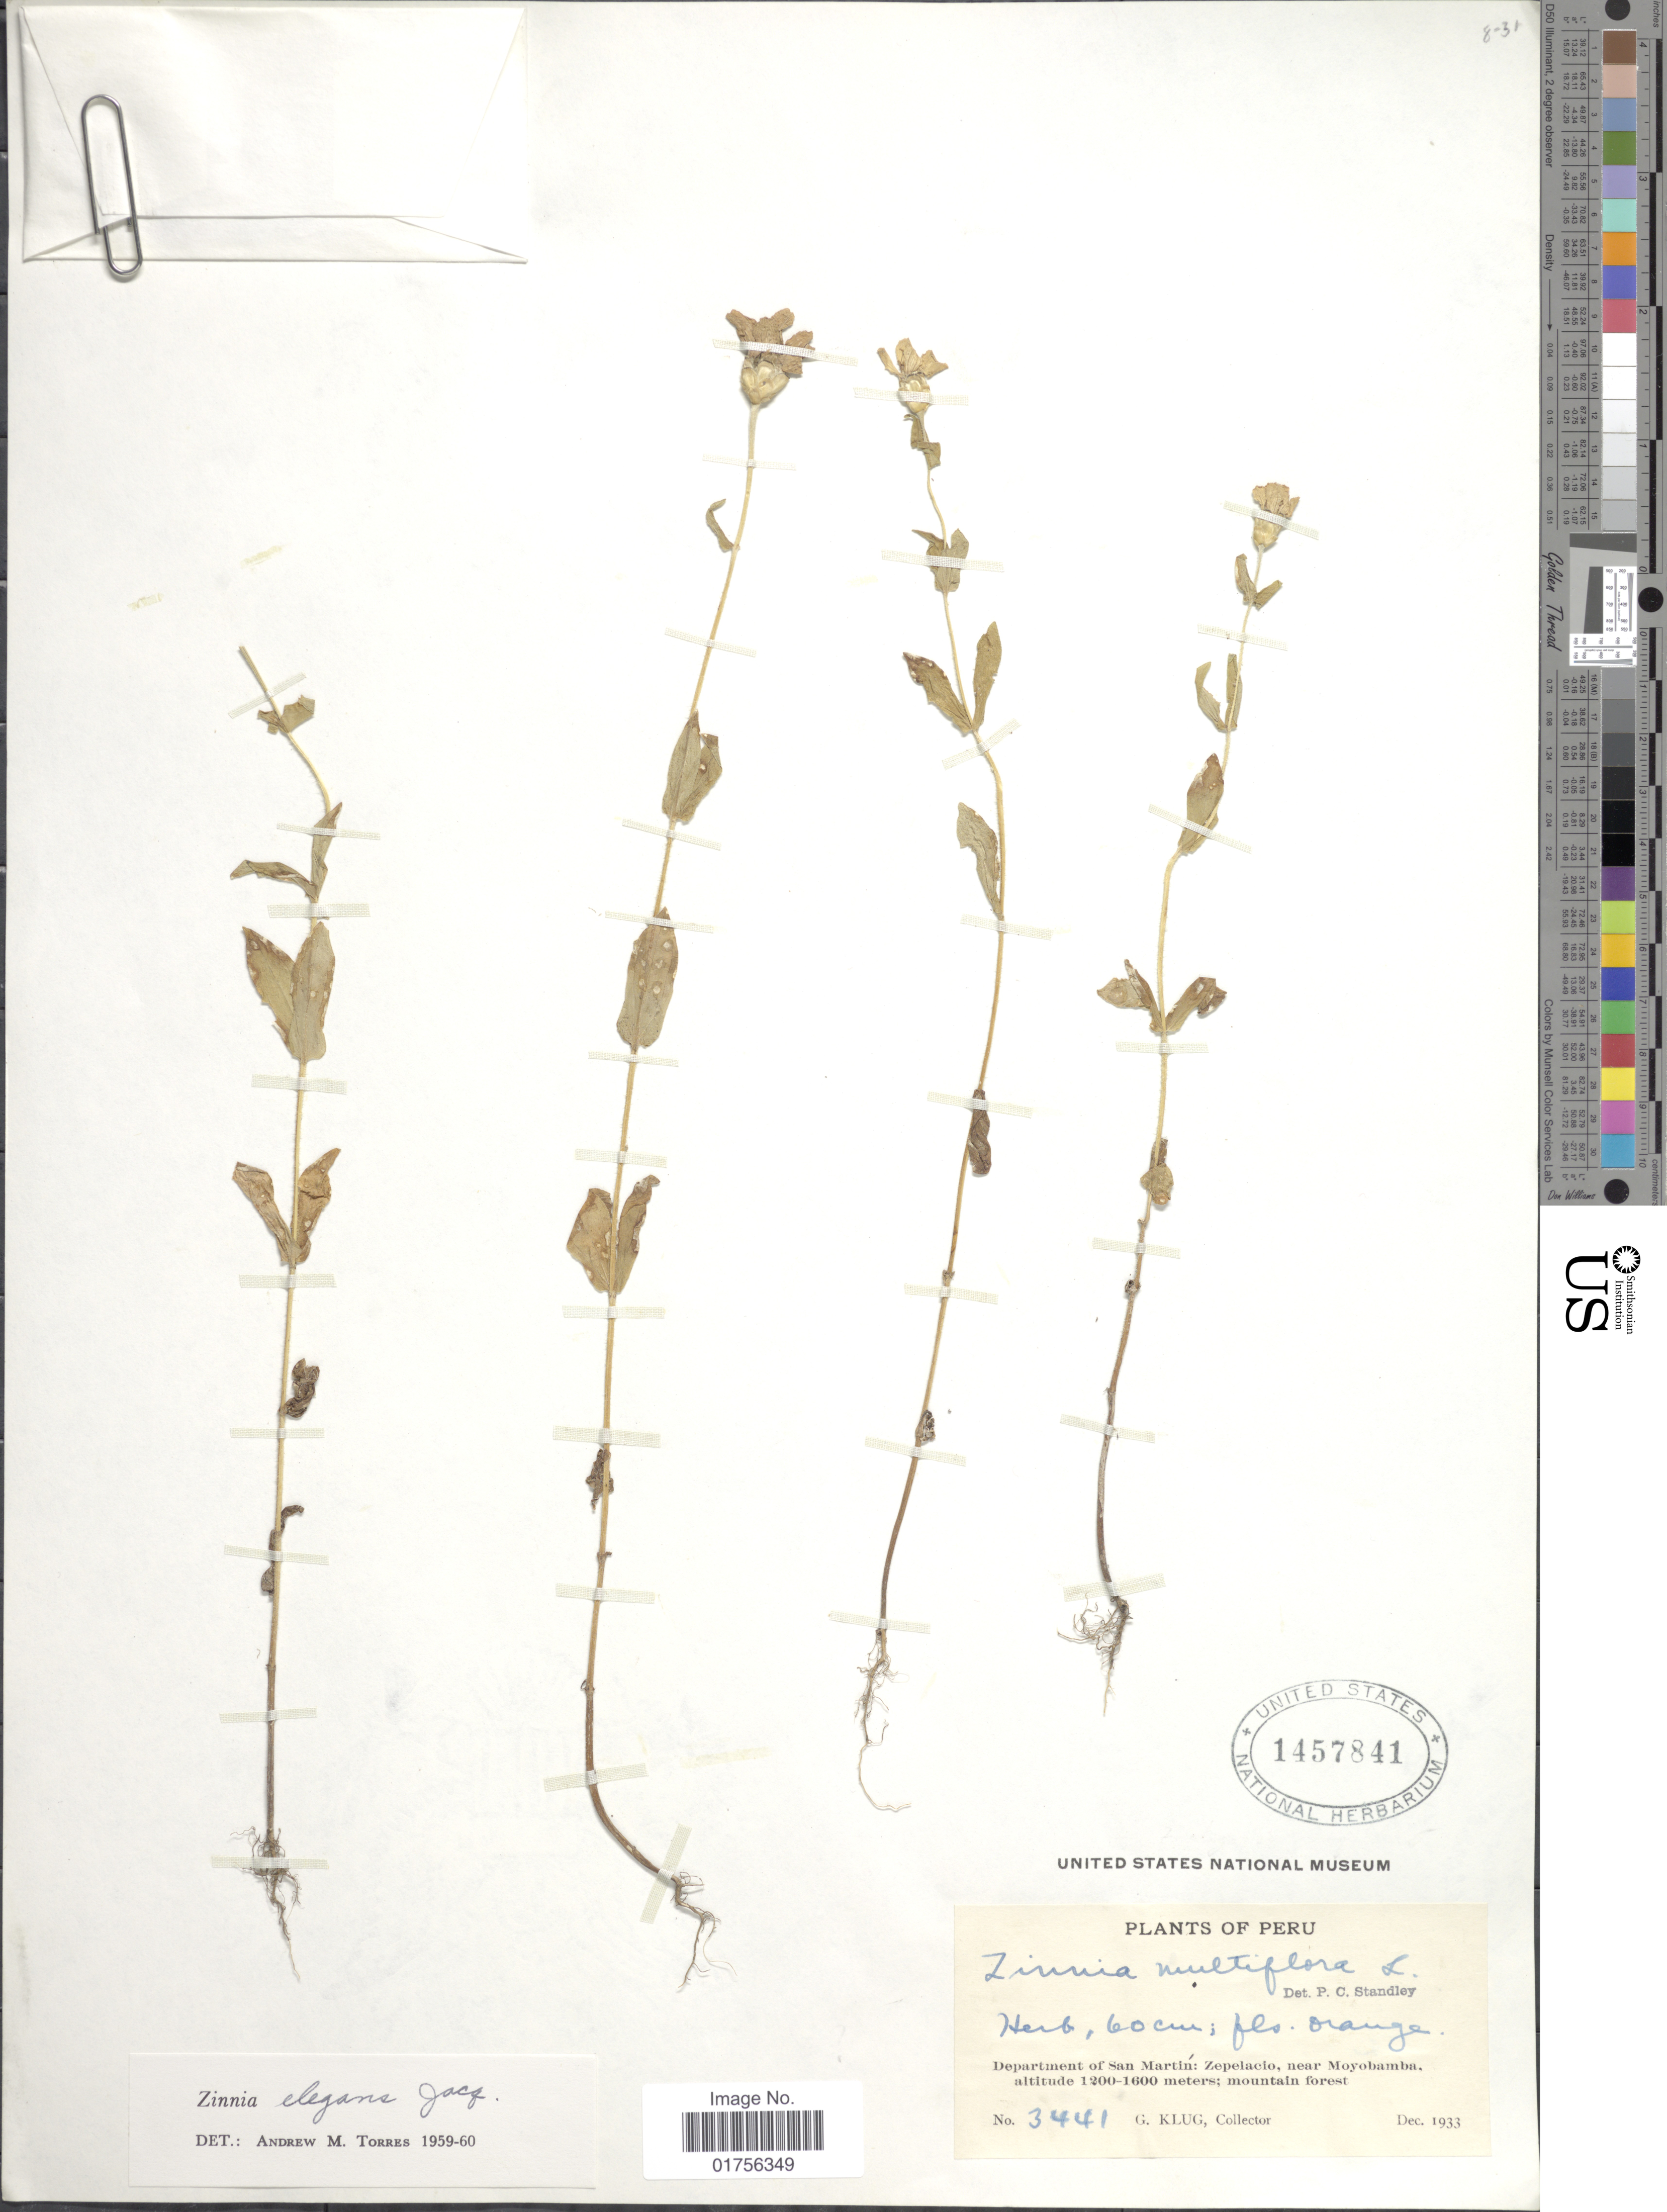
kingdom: Plantae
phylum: Tracheophyta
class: Magnoliopsida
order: Asterales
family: Asteraceae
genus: Zinnia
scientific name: Zinnia elegans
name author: Jacq.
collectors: G. Klug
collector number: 3441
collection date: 1933-12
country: Peru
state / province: San Martín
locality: Zepelacio, near Moyobamba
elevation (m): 1200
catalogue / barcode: US 1457841